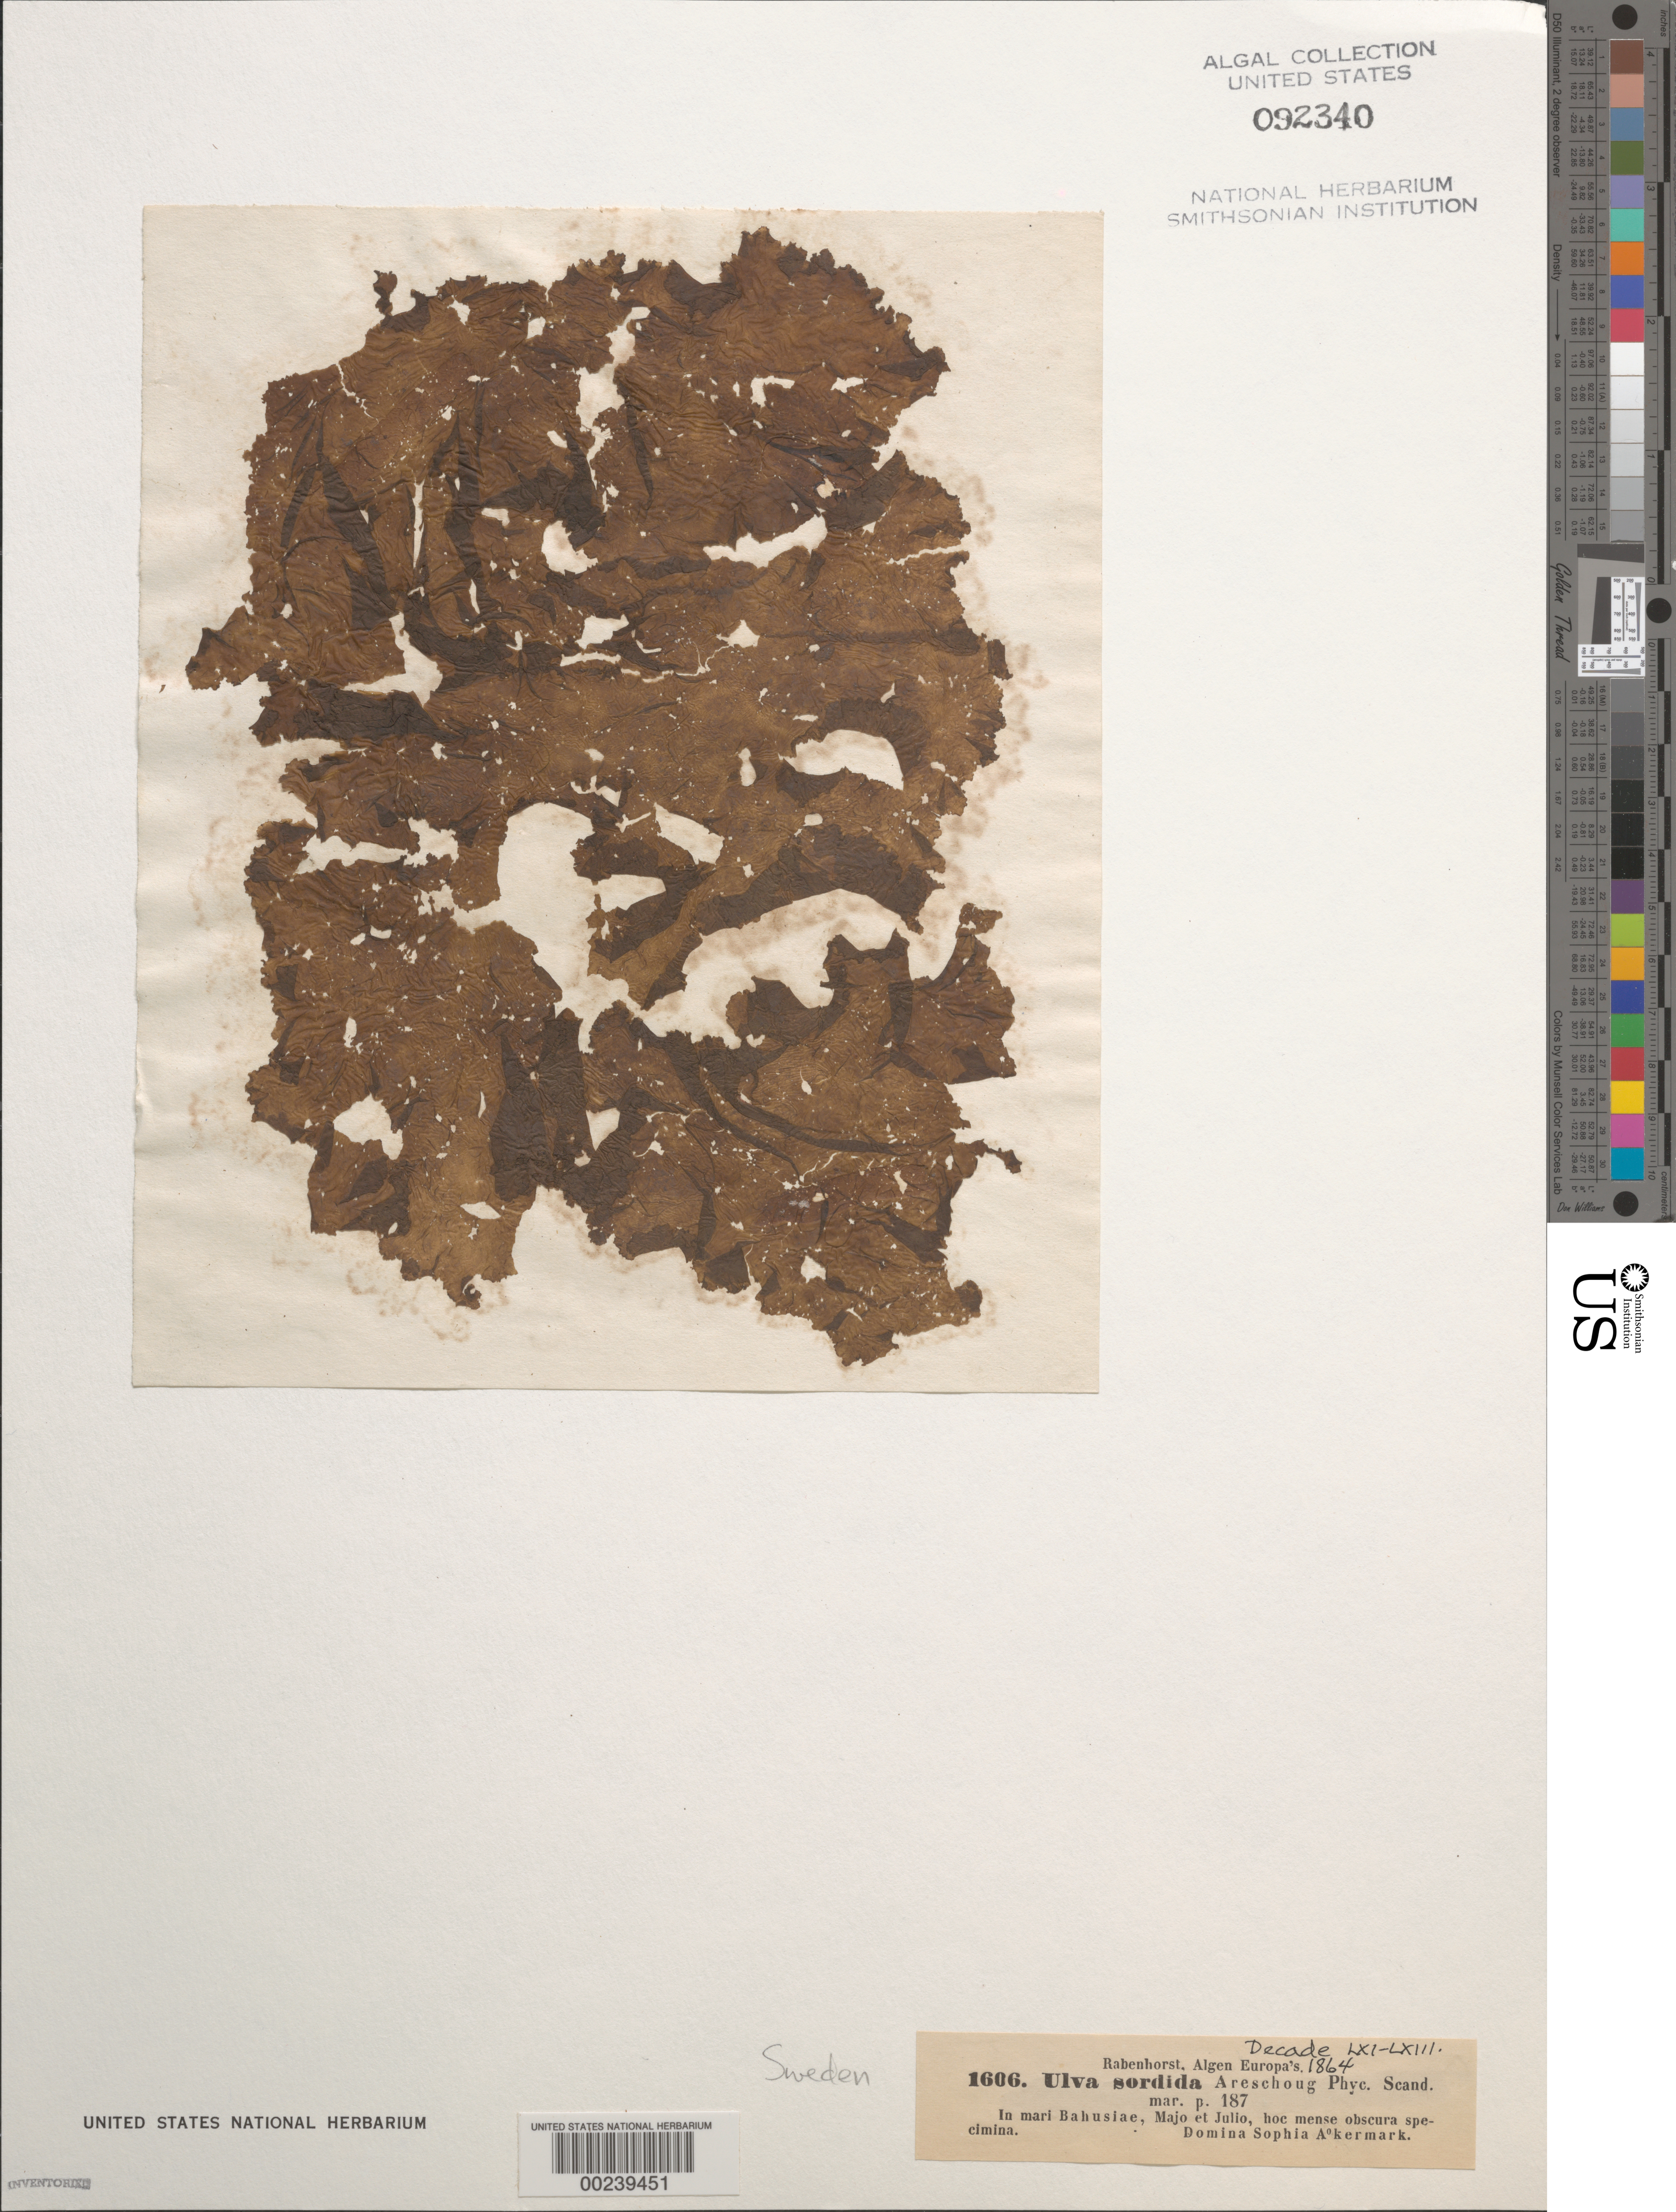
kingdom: Plantae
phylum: Chlorophyta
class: Ulvophyceae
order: Ulvales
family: Ulvaceae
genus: Ulva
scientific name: Ulva sordida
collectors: S. Akermark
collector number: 1606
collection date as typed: May ---- AND -- Jul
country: Sweden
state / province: Västra Götaland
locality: Bohus bay (mari bahusiae)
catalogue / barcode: US 92340